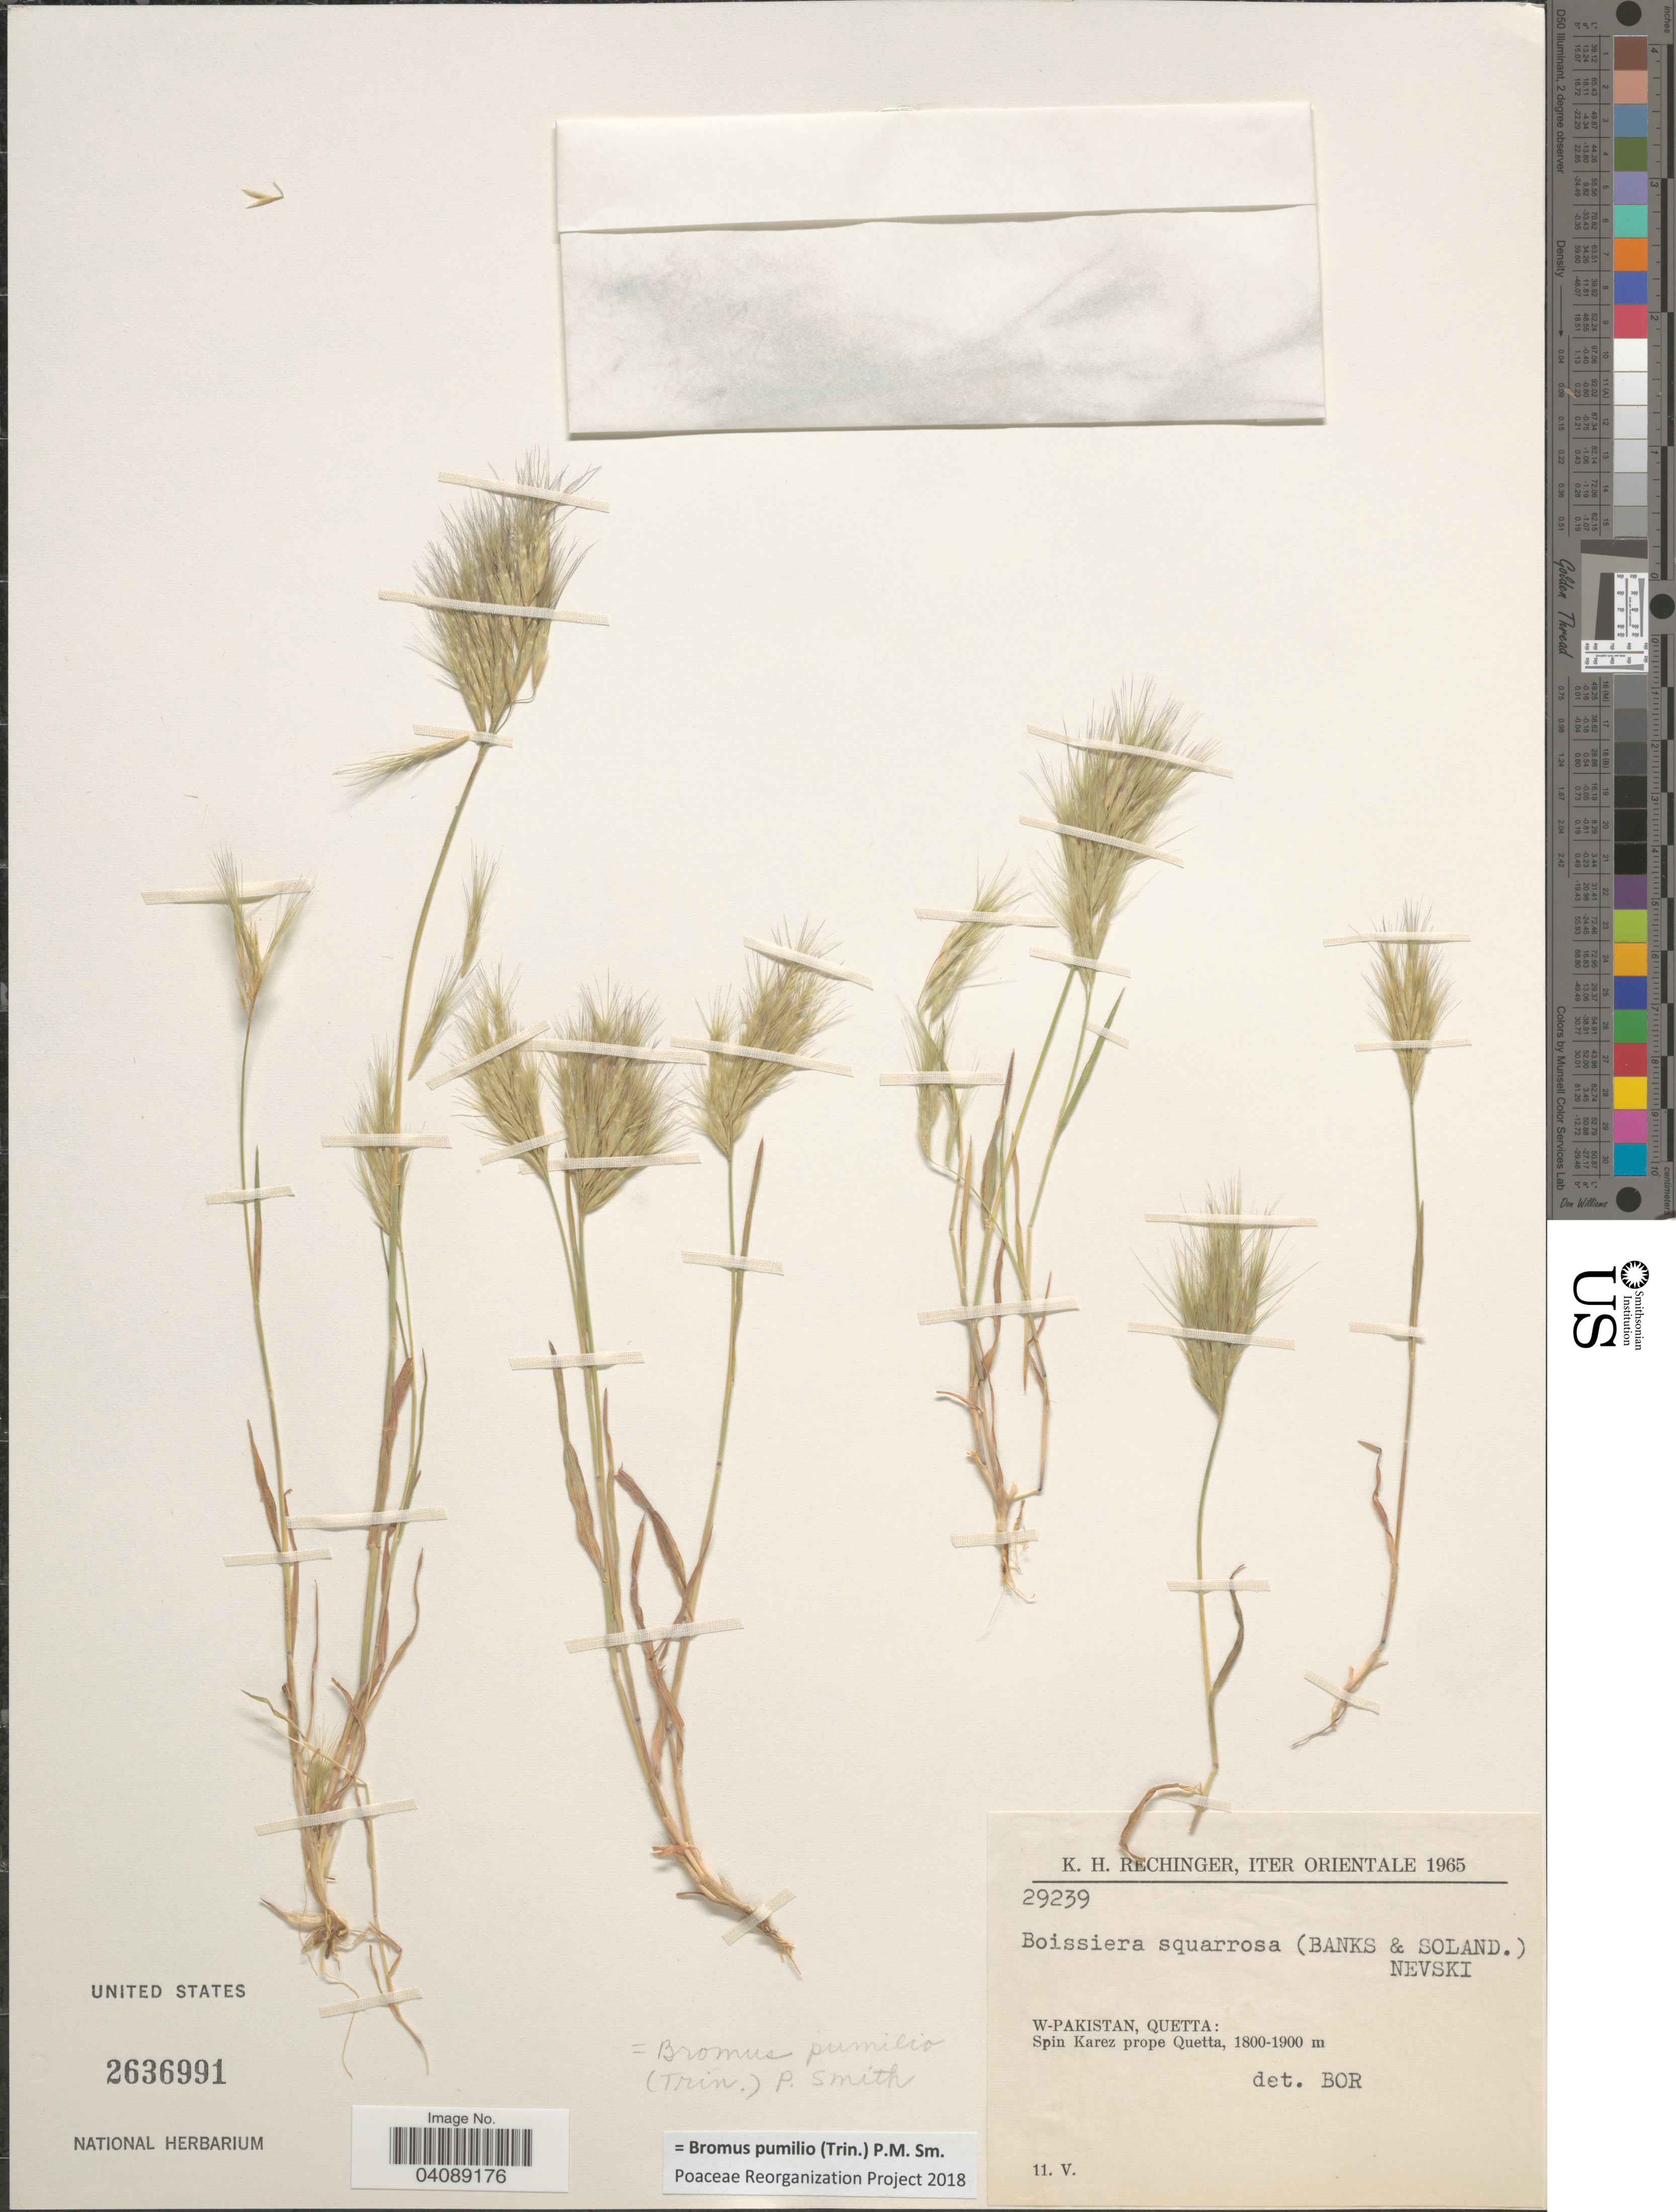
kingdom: Plantae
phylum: Tracheophyta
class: Liliopsida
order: Poales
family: Poaceae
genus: Bromus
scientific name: Bromus pumilio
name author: (Trin.) P.M. Sm.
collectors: K. H. Rechinger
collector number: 29239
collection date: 1965-05-11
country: Pakistan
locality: Iter Orientale 1965. W-Pakistan, Quetta: Spin Karez prope Quetta.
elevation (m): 1800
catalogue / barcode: US 2636991